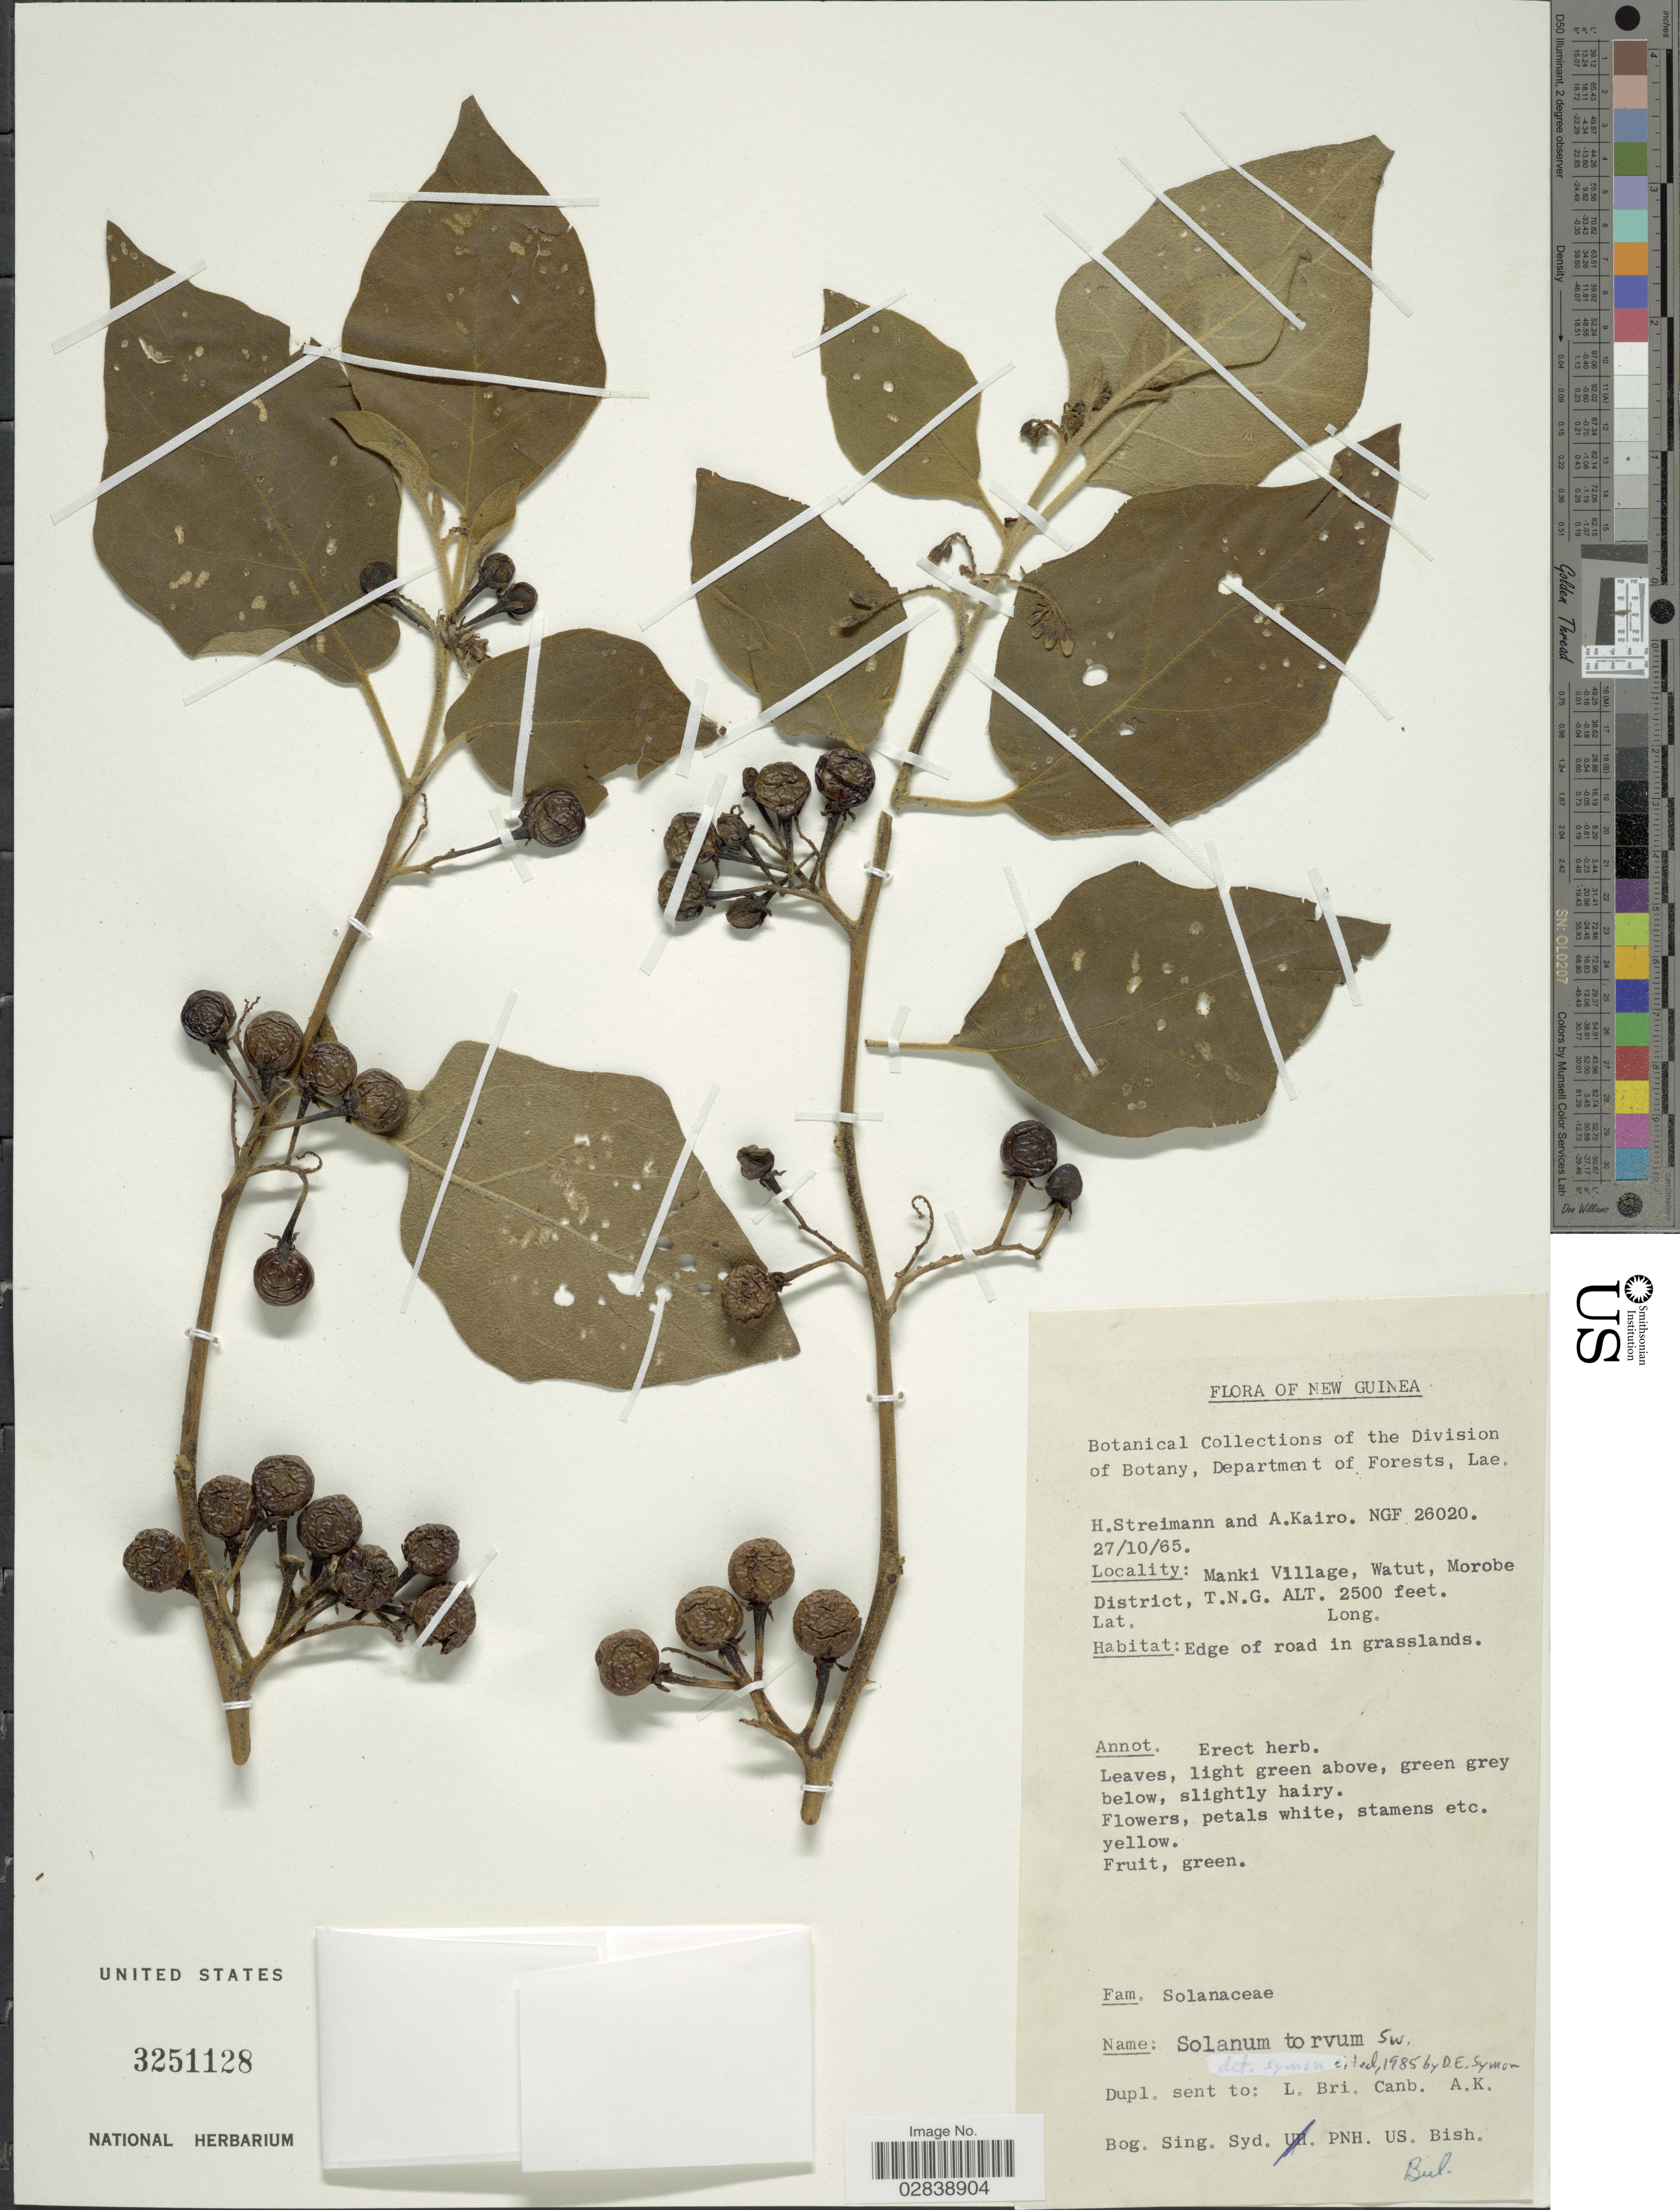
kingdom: Plantae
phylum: Tracheophyta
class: Magnoliopsida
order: Solanales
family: Solanaceae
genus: Solanum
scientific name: Solanum torvum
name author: Sw.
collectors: H. Streimann & A. Kairo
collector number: NGF26020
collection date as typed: Transcribed d/m/y: 27/10/65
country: Papua New Guinea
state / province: Morobe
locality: New Guinea. Manki Village, Watut, Morobe District, T.N.G.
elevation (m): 762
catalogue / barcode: US 3251128